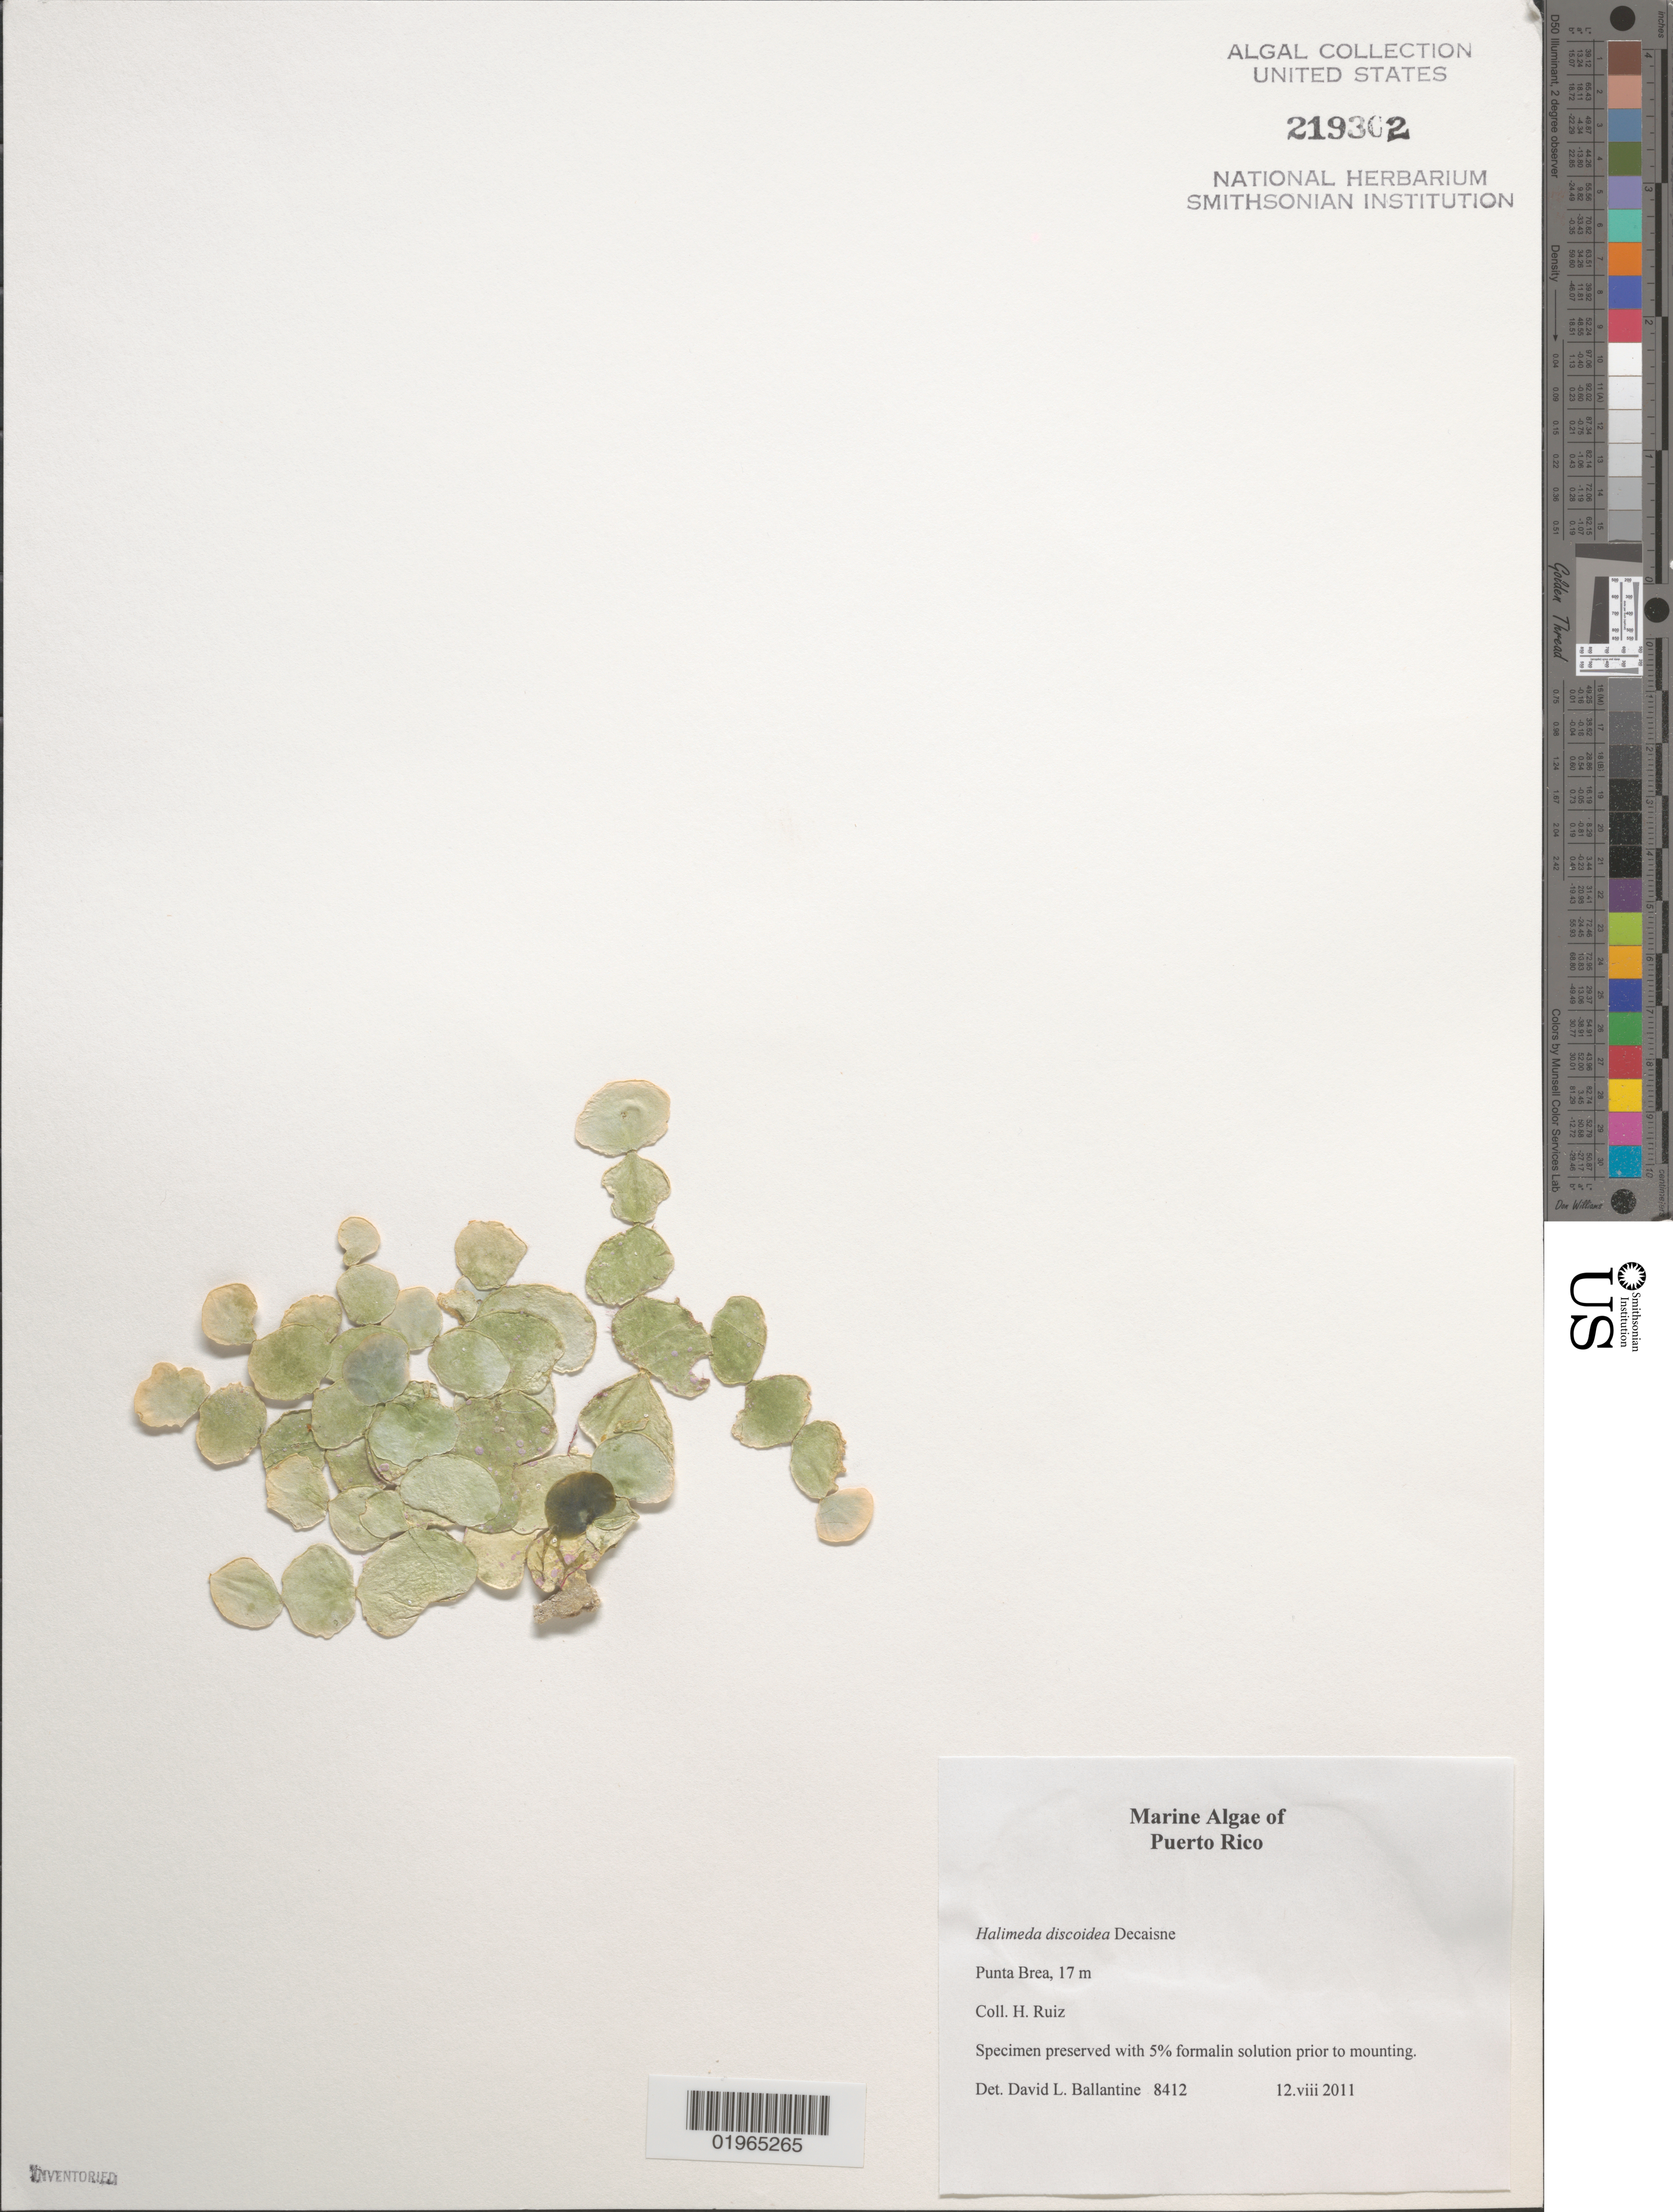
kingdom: Plantae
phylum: Chlorophyta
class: Ulvophyceae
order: Bryopsidales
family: Halimedaceae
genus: Halimeda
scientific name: Halimeda discoidea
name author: Decne.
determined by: Ballantine, D. L.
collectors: D.L. Ballantine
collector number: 8412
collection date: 2011-08-12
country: Puerto Rico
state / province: Guanica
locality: Punta Brea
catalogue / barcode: US 219302